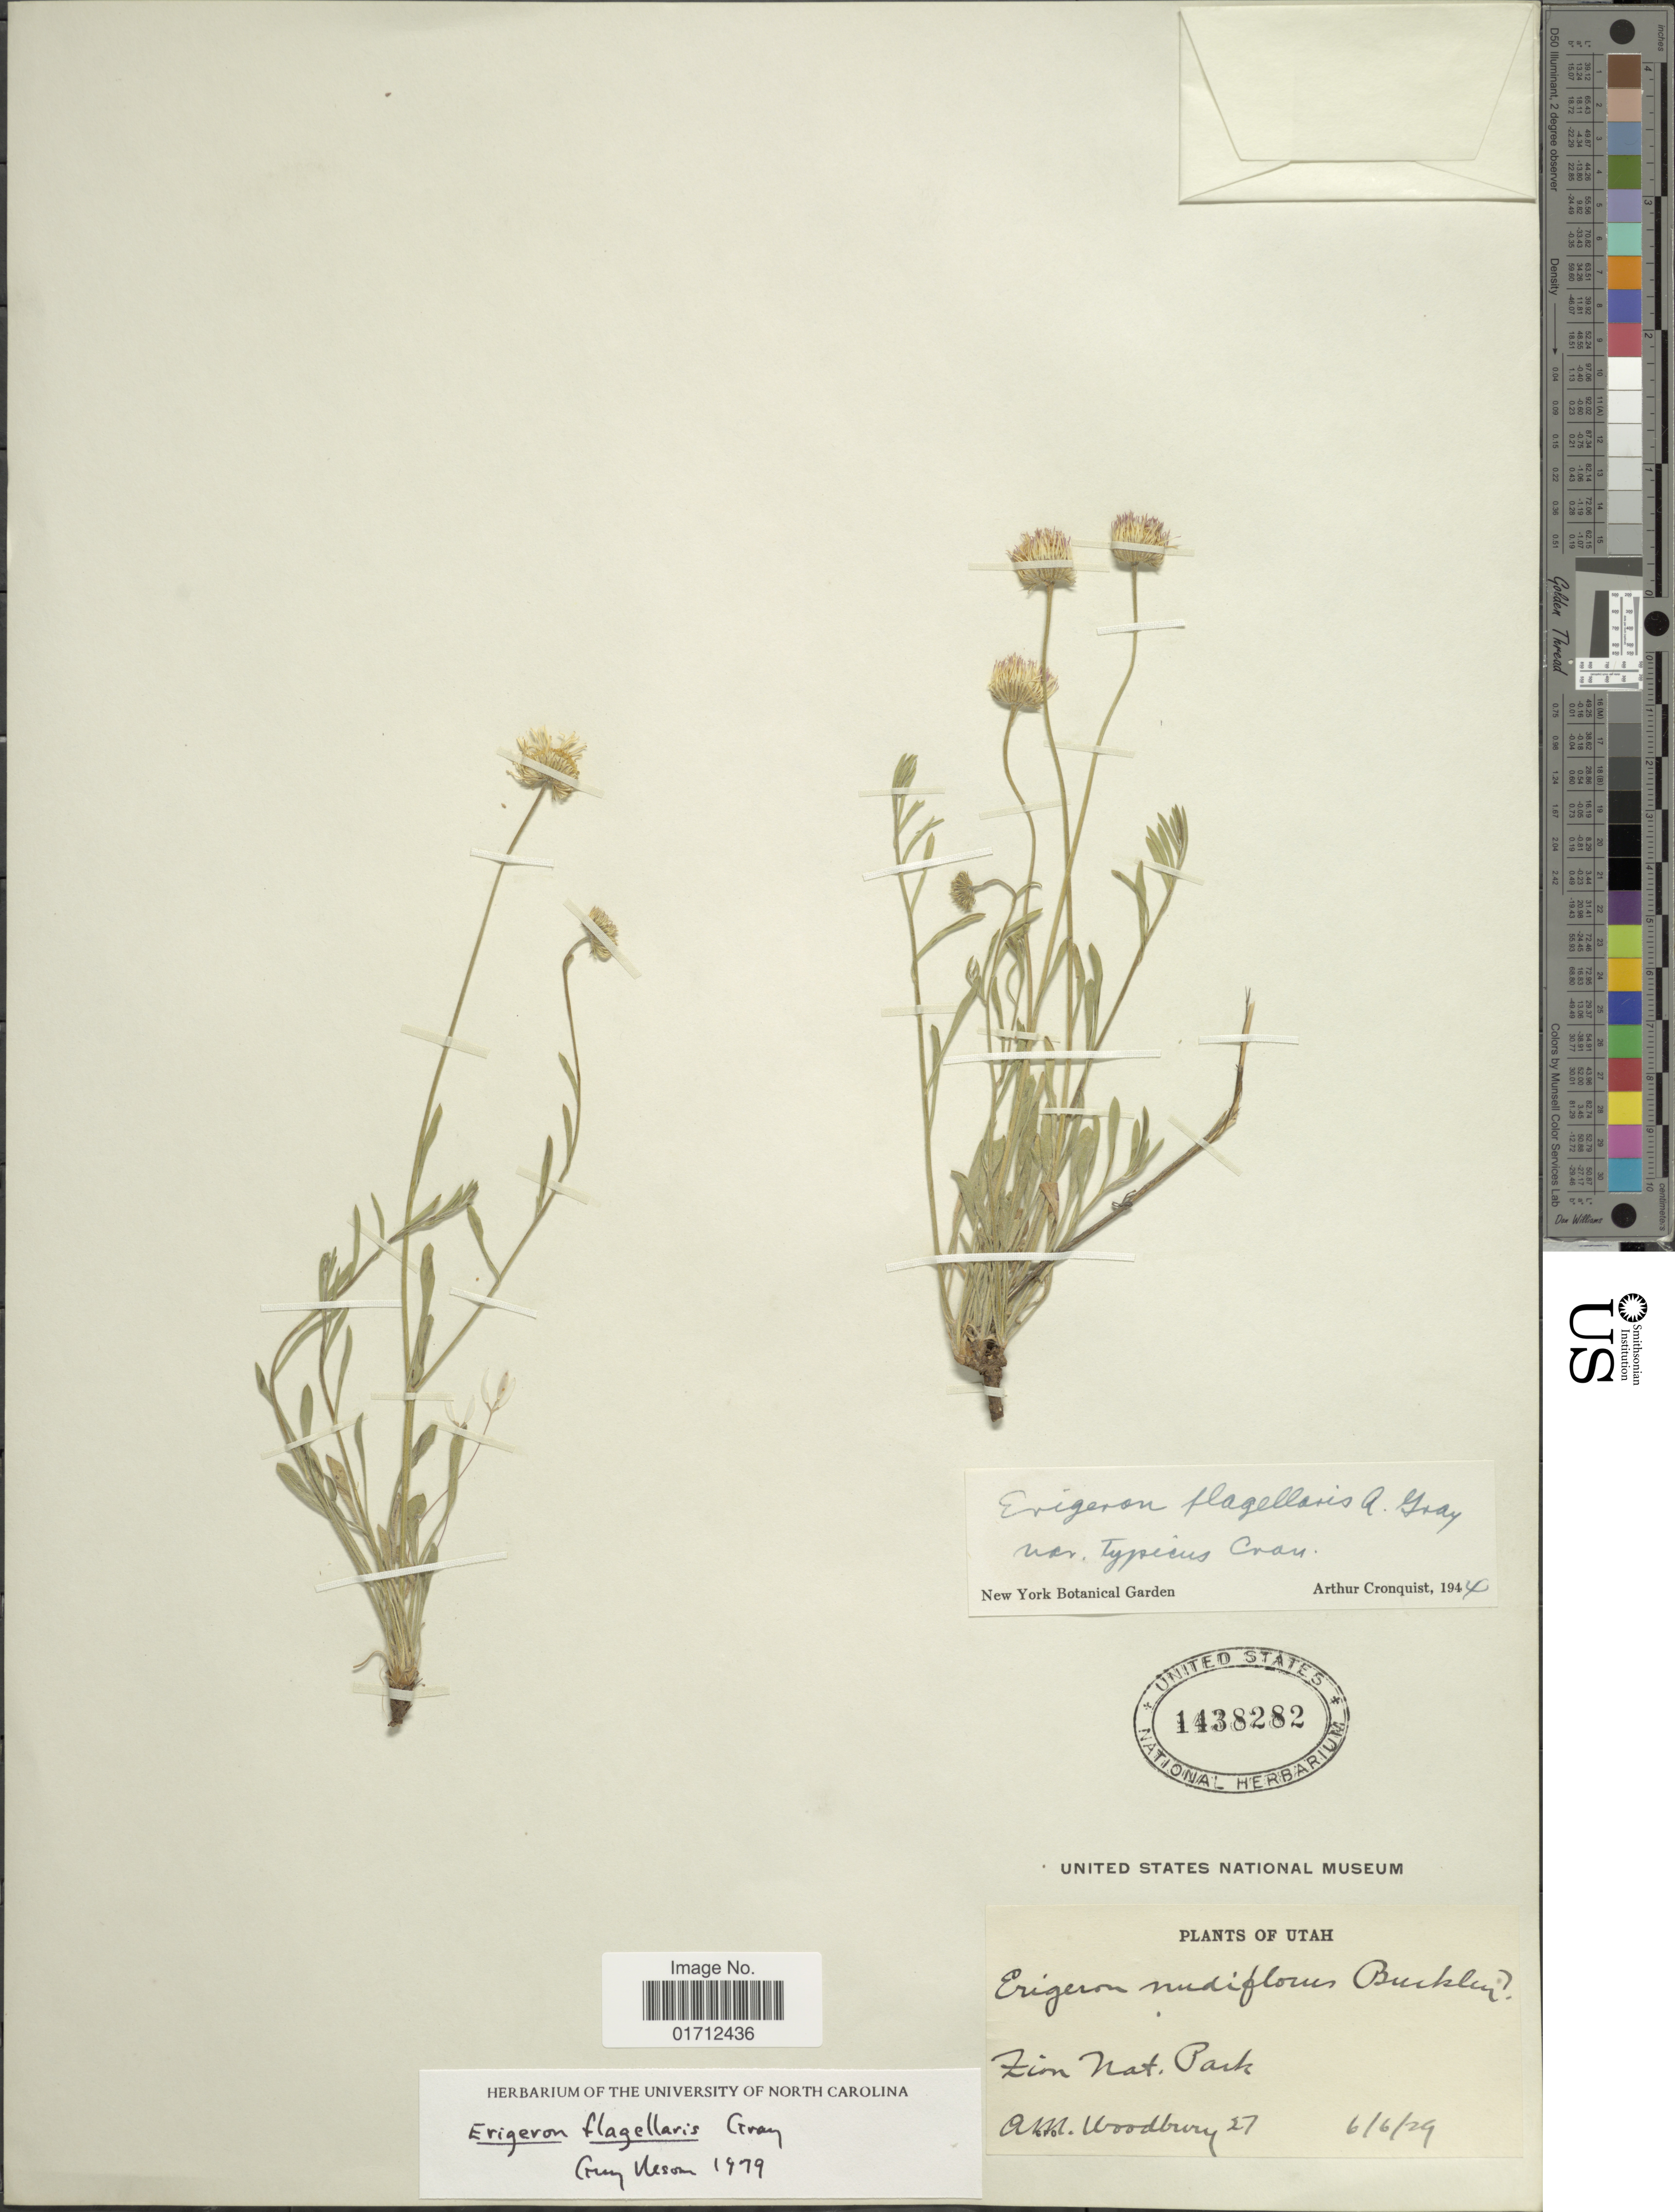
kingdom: Plantae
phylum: Tracheophyta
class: Magnoliopsida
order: Asterales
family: Asteraceae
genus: Erigeron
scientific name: Erigeron flagellaris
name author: A. Gray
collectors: A. M. Woodbury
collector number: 27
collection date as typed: Transcribed d/m/y: 6/6/29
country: United States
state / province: Utah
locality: Lion Nat. Park.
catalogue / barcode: US 1438282